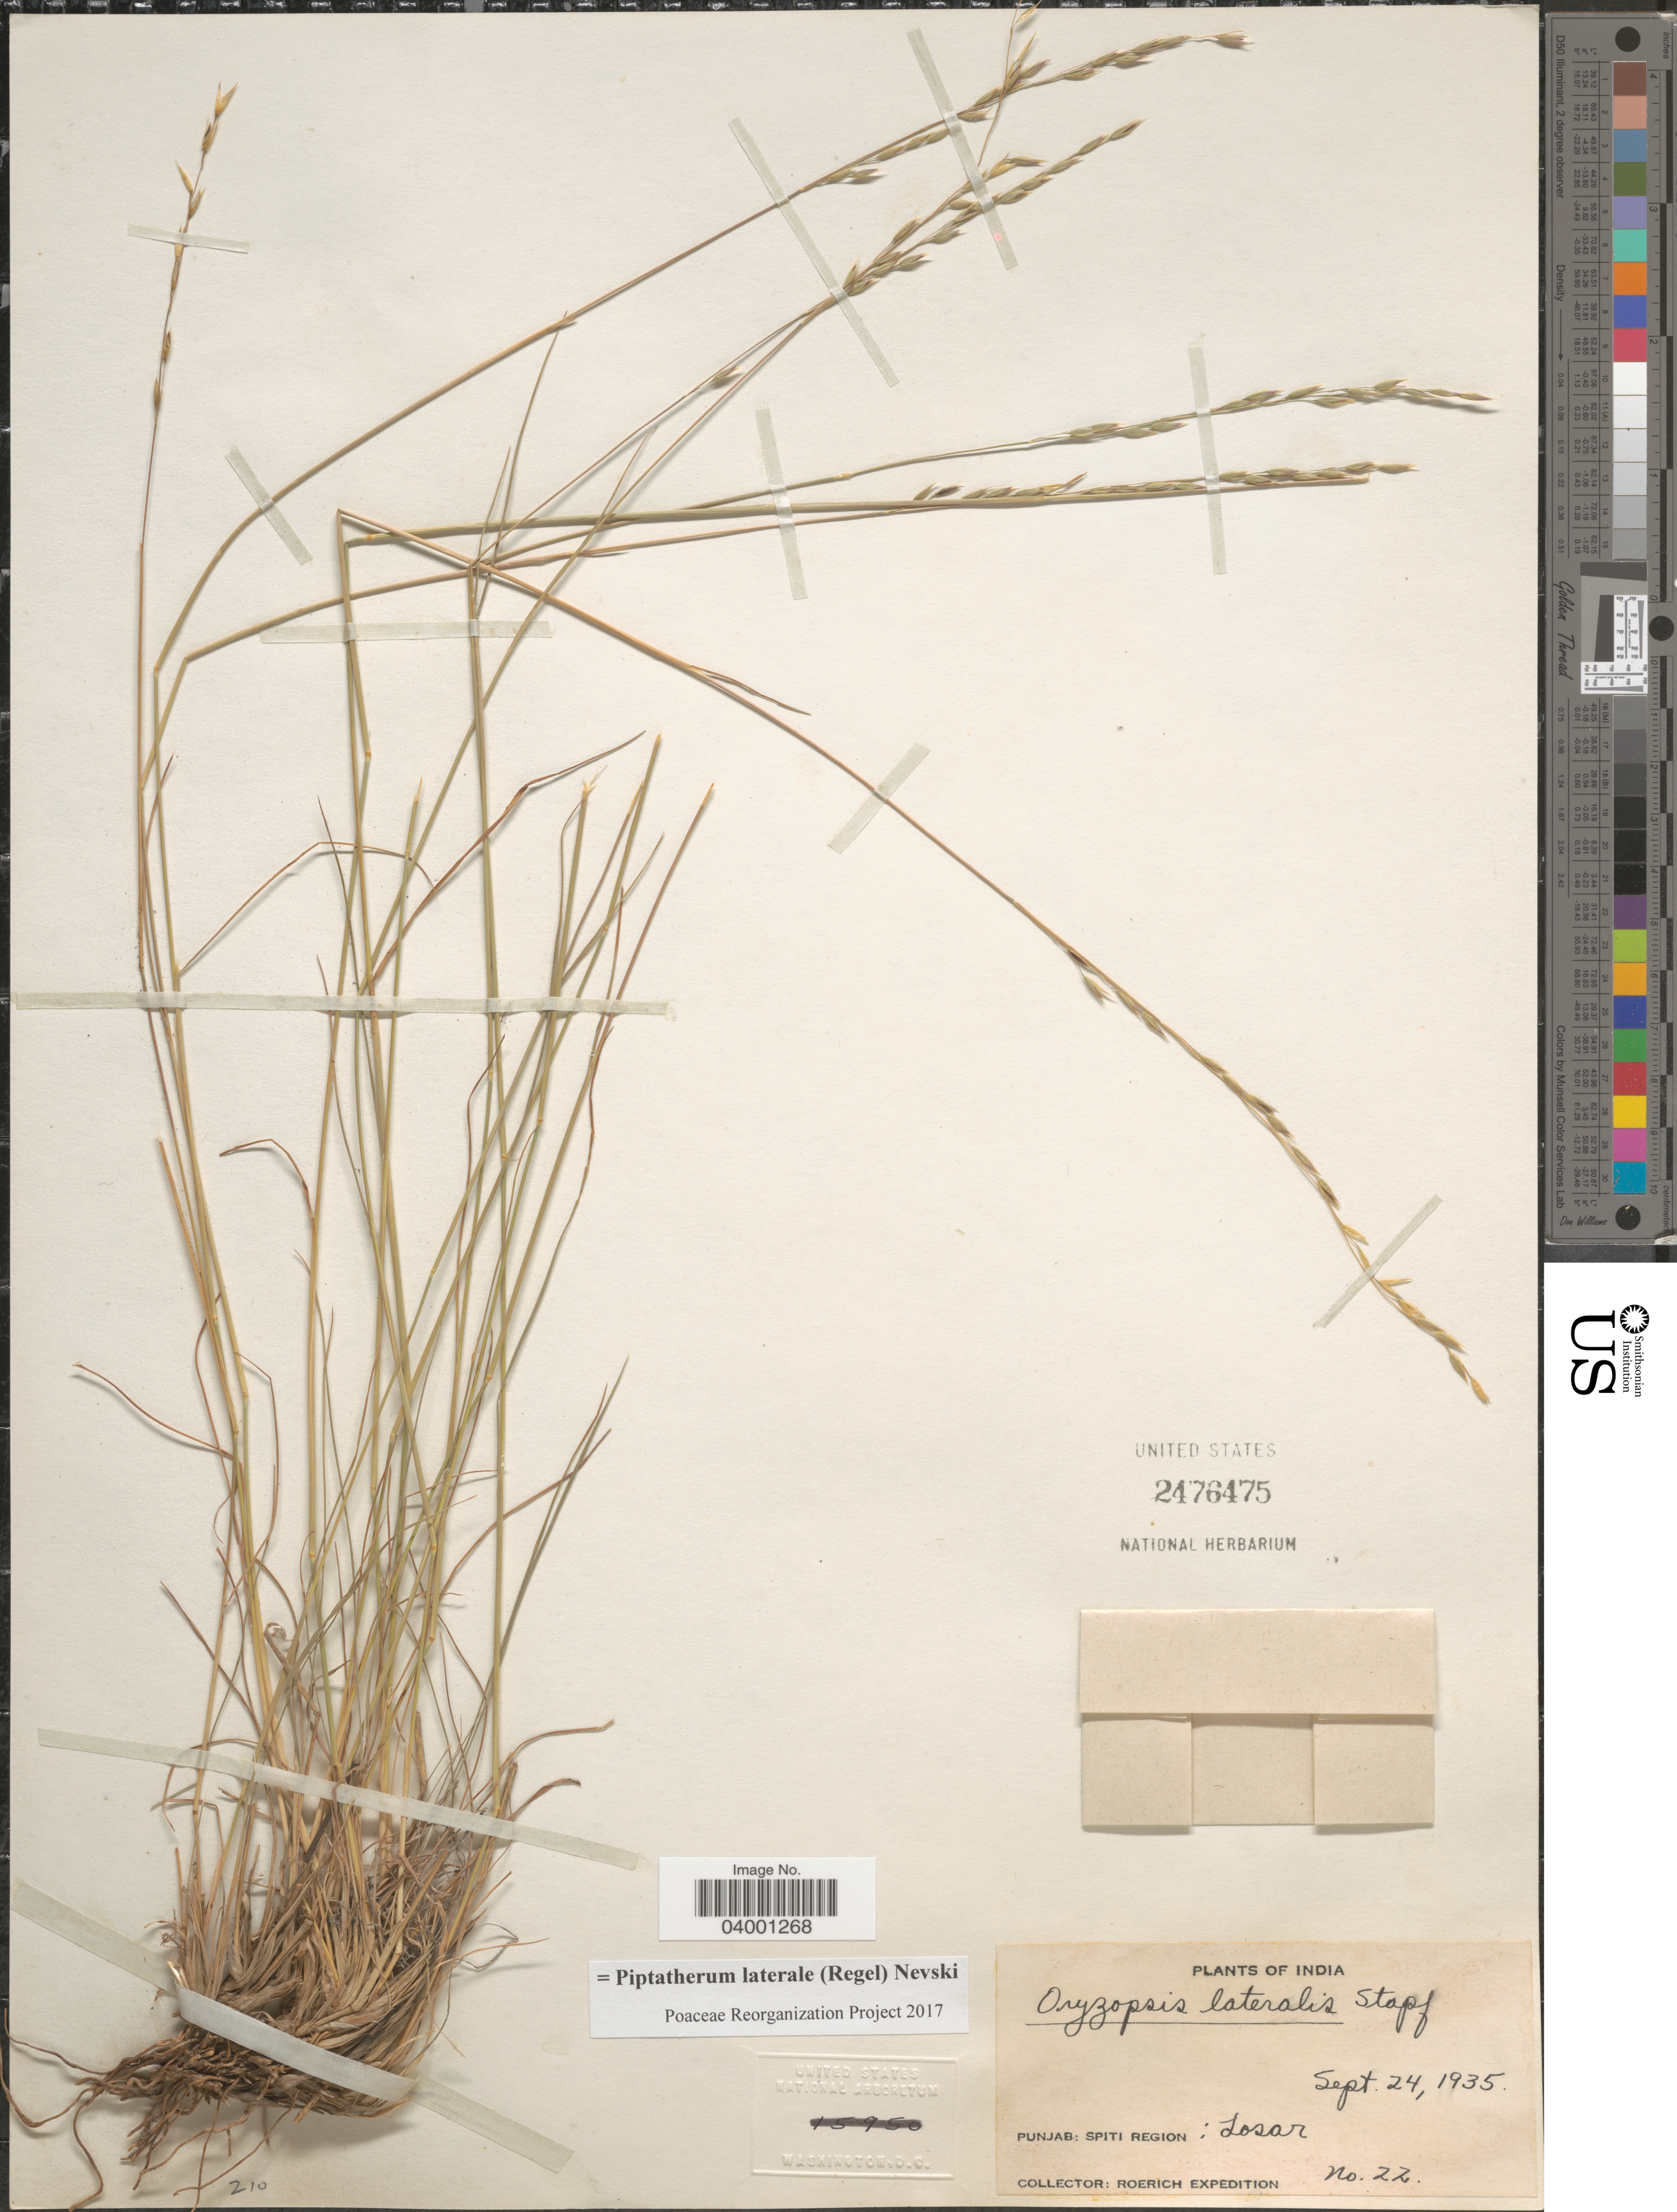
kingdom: Plantae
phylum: Tracheophyta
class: Liliopsida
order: Poales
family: Poaceae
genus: Piptatherum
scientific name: Piptatherum laterale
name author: (Munro ex Regel) Munro ex Nevski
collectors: Roerich Expedition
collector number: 22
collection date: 1935-09-24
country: India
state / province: Himachal Pradesh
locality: Spiti Region: Losar.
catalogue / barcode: US 2476475